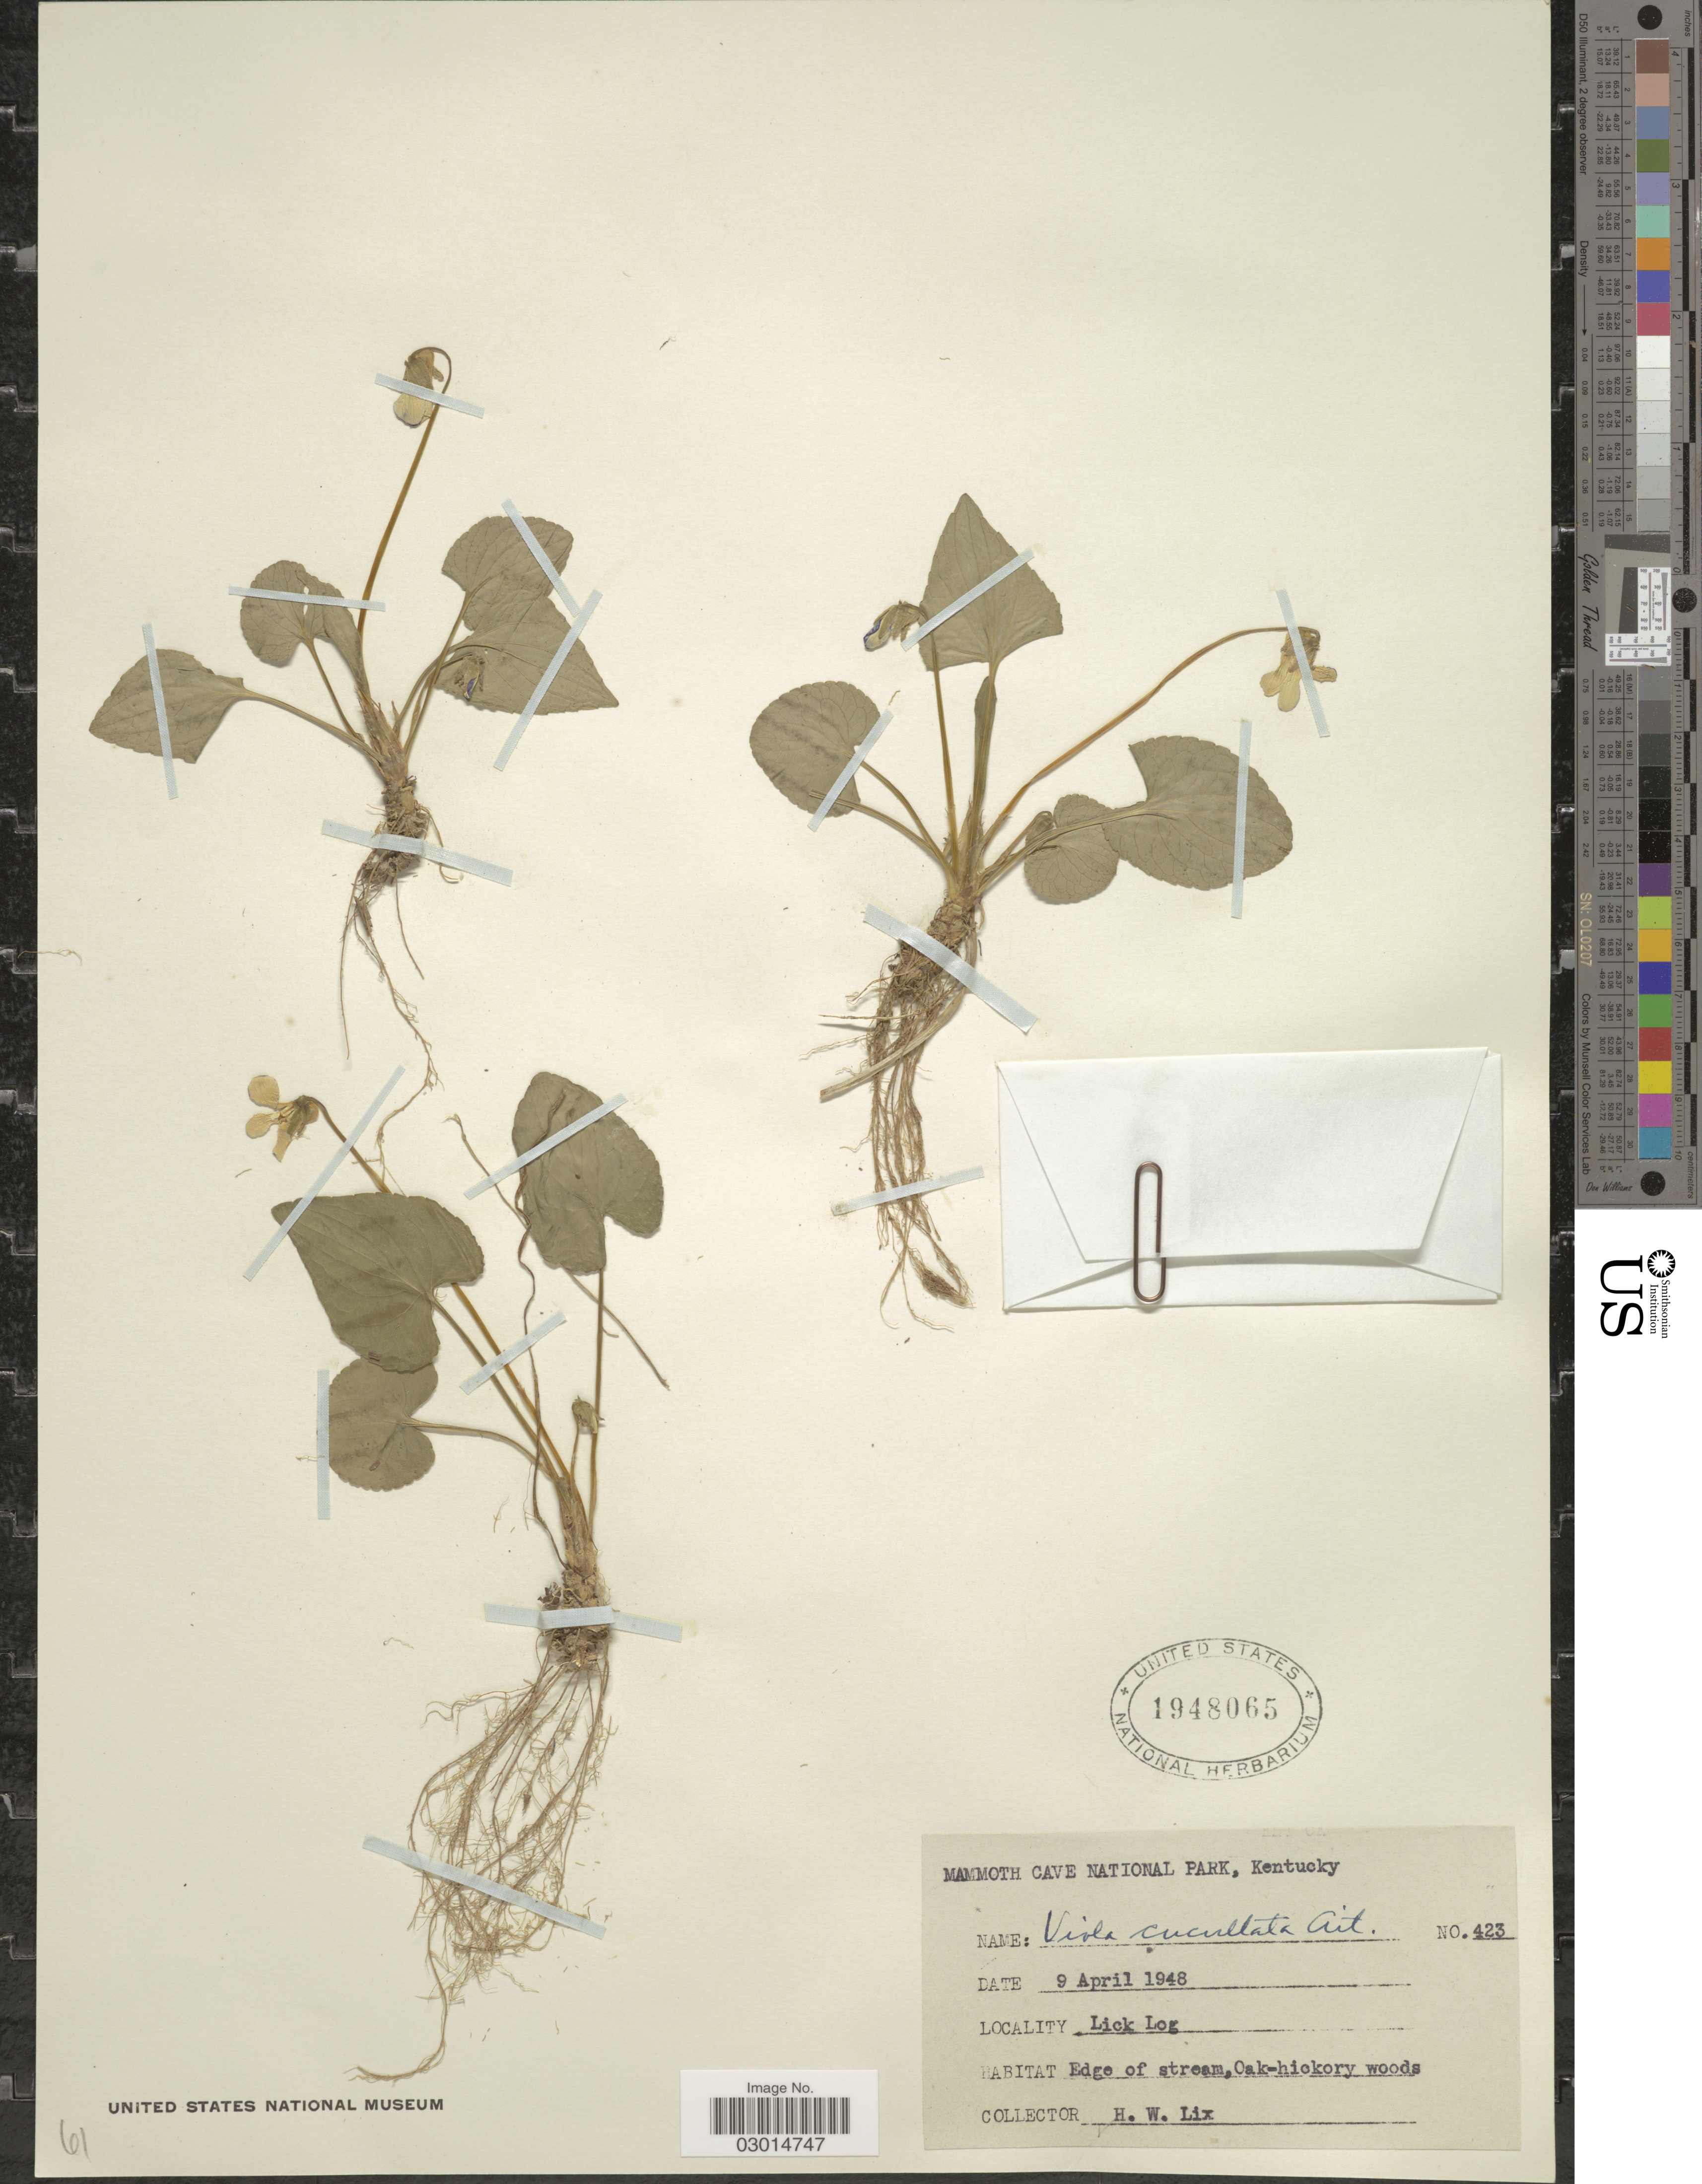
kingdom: Plantae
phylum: Tracheophyta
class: Magnoliopsida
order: Malpighiales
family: Violaceae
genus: Viola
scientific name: Viola cucullata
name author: Aiton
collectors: H. W. Lix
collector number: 423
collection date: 1948-04-09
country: United States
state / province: Kentucky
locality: Mammoth Cave National Park. Lick Log.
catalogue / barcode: US 1948065